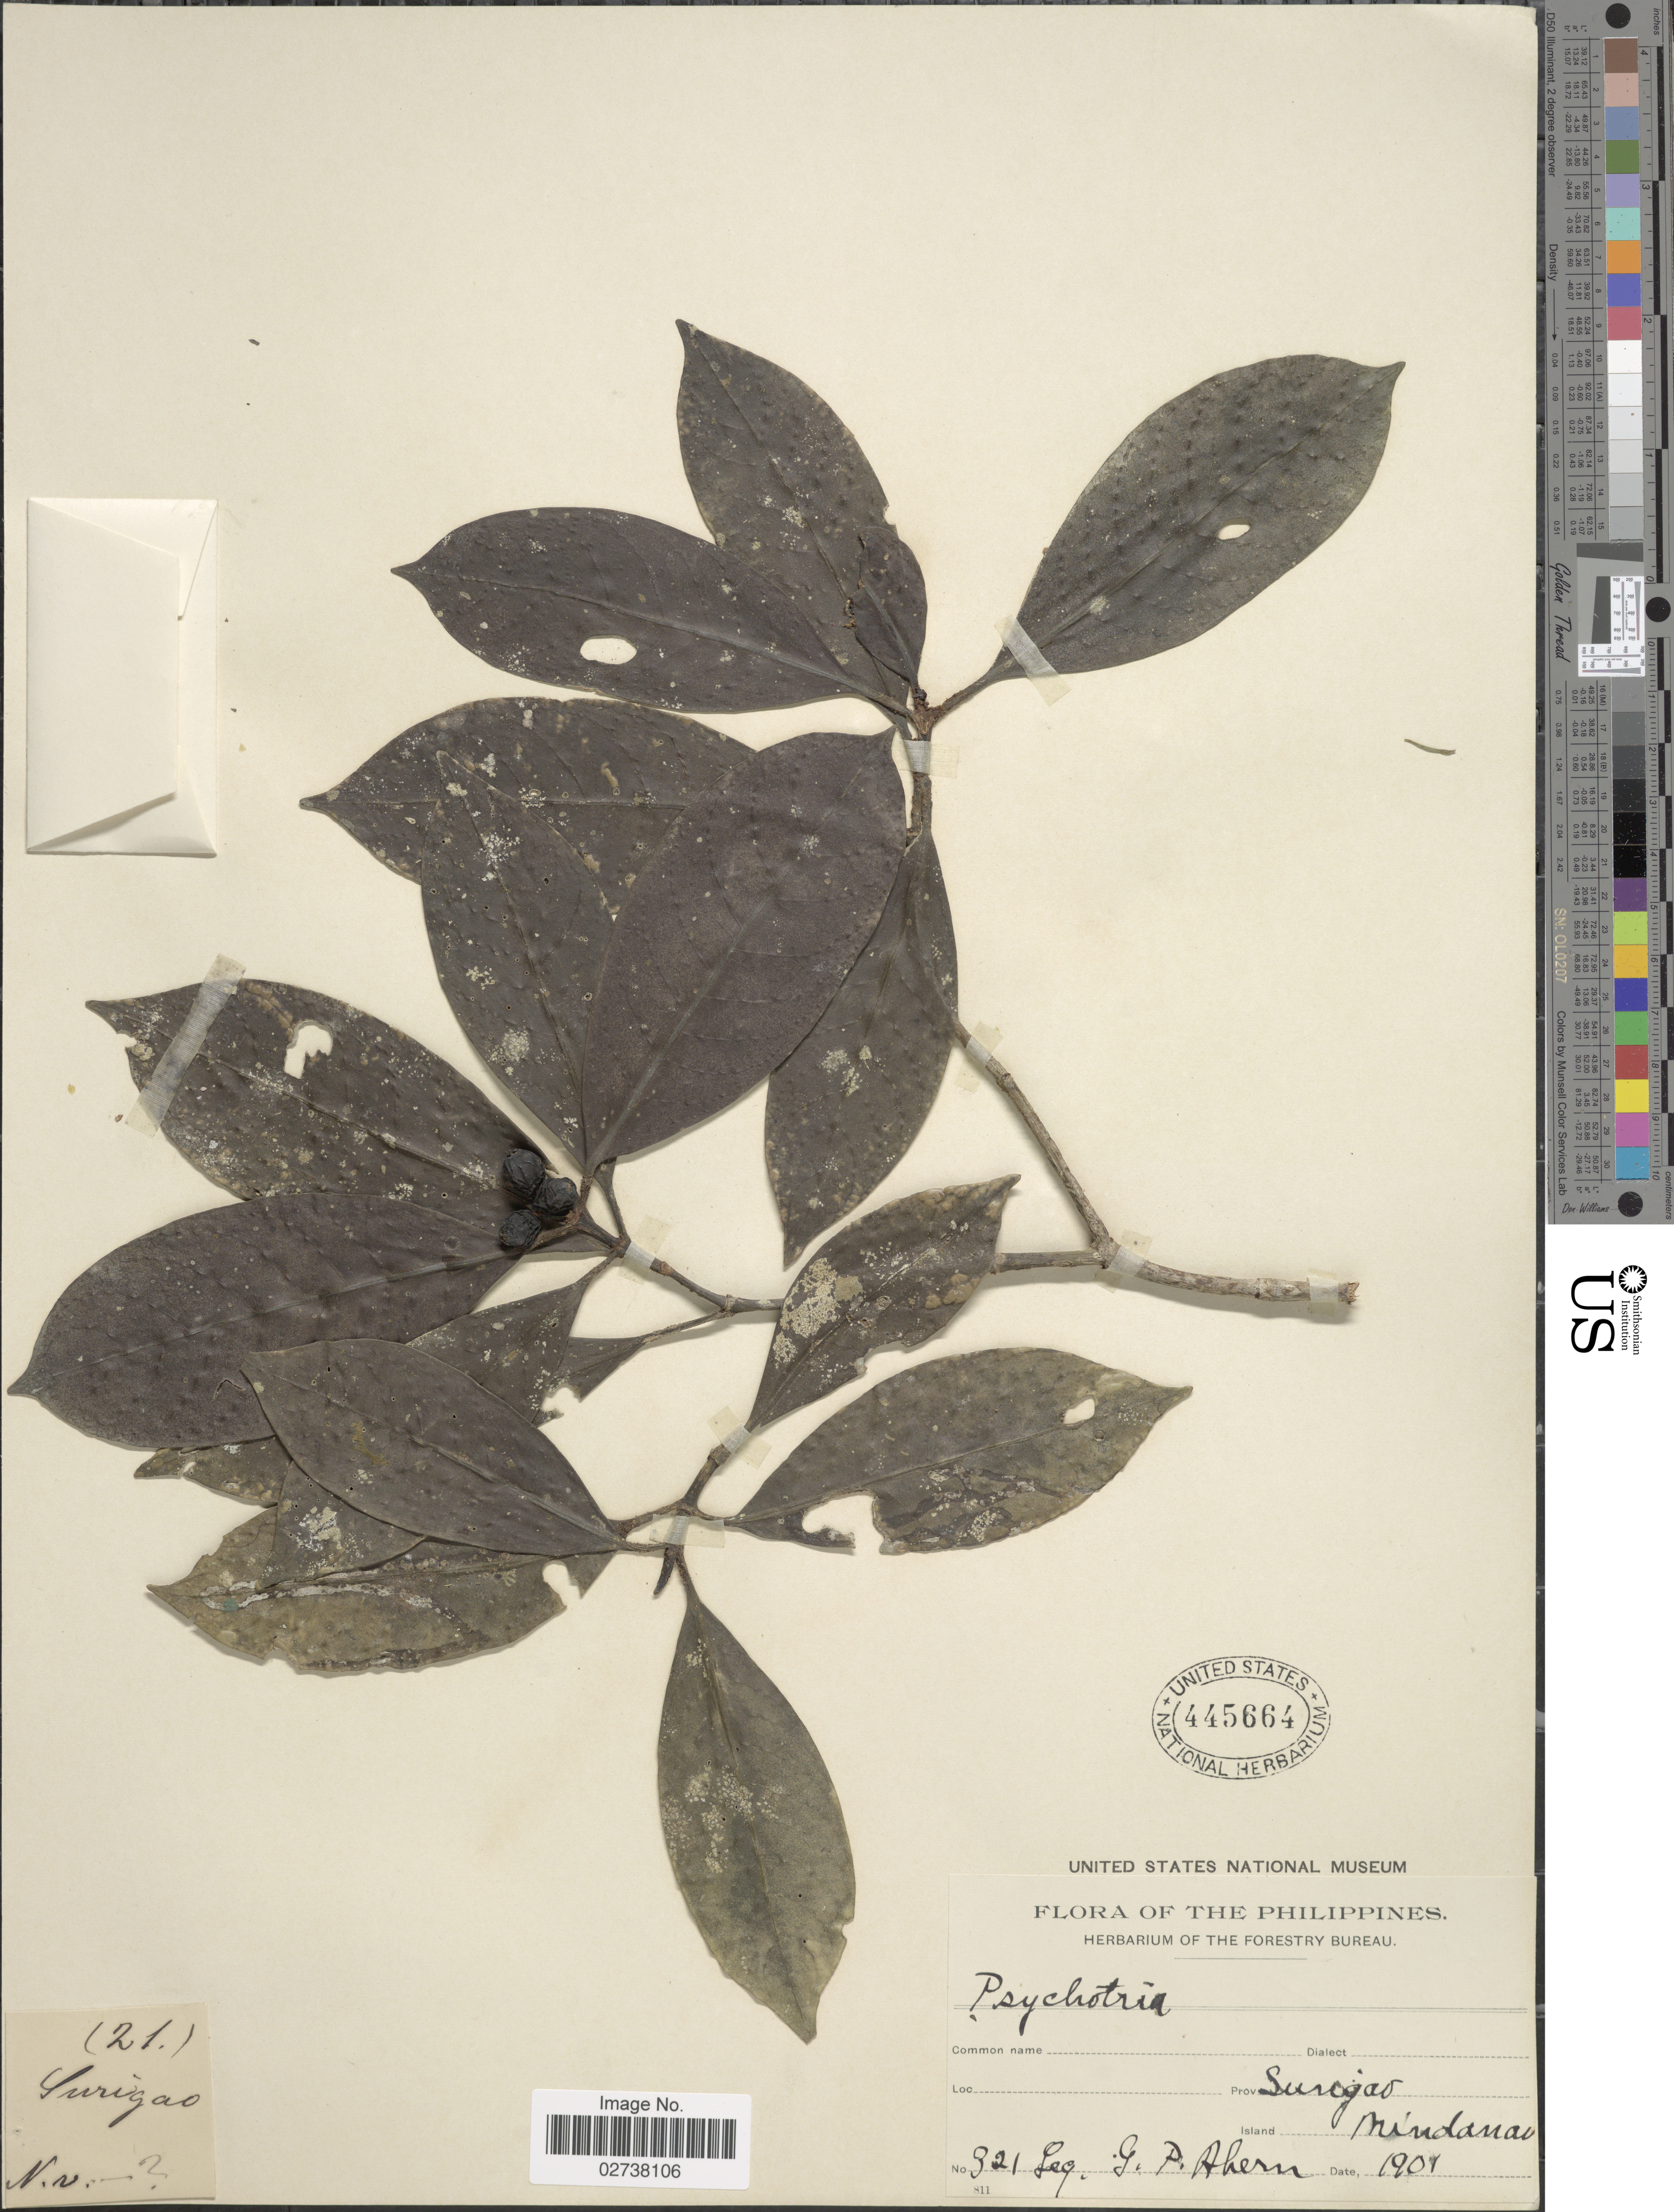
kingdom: Plantae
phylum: Tracheophyta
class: Magnoliopsida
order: Gentianales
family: Rubiaceae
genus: Psychotria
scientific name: Psychotria subsessiliflora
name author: Elmer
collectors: G. Ahern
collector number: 321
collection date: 1901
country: Philippines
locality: Prov. Surigao, Island Mindanao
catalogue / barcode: US 445664